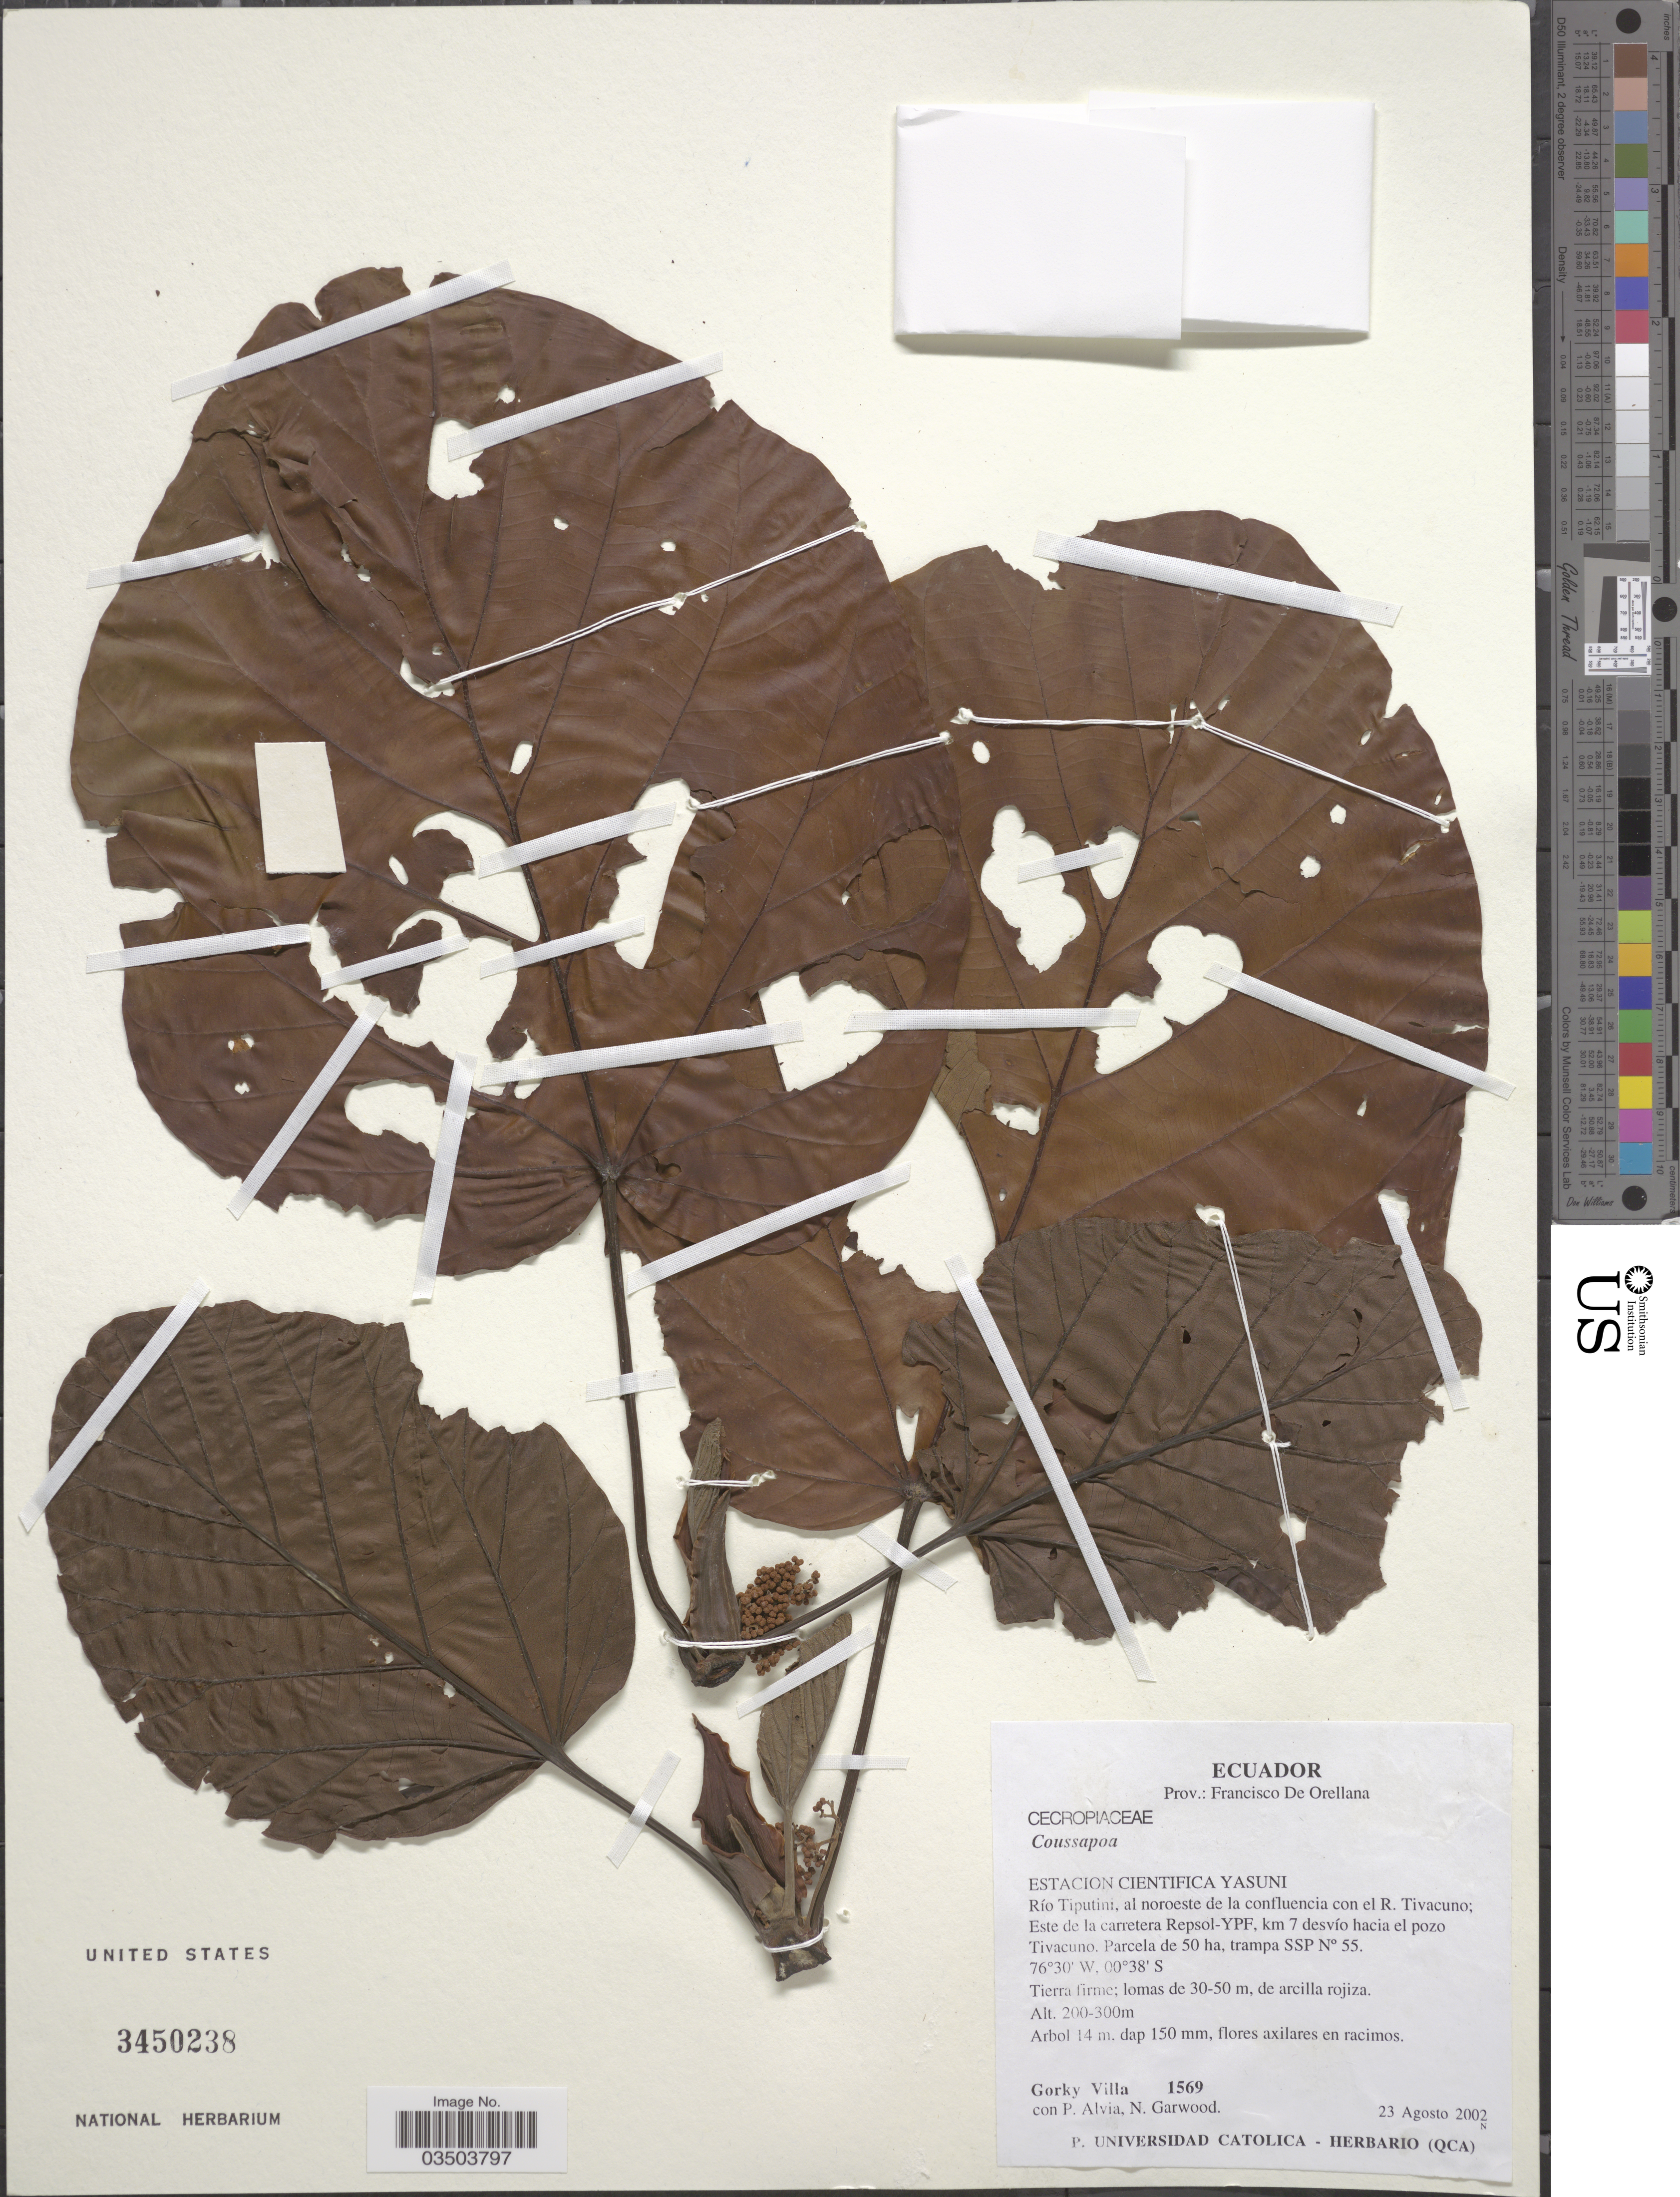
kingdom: Plantae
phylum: Tracheophyta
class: Magnoliopsida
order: Rosales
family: Urticaceae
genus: Coussapoa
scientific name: Coussapoa sp.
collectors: G. Villa, P. Alvia & N. Garwood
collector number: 1569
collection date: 2002-08-23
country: Ecuador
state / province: Orellana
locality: Prov.: Francisco De Orellana. Estacion Cientifica Yasuni. Río Tiputini, al noroeste de la confluencia con el R. Tivacuno; Este de la carretera Repsol-YPF, km 7 desvío hacia el pozo Tivacuno. Parcela de 50 ha, trampa SSP Nº 55.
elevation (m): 200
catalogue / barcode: US 3450238